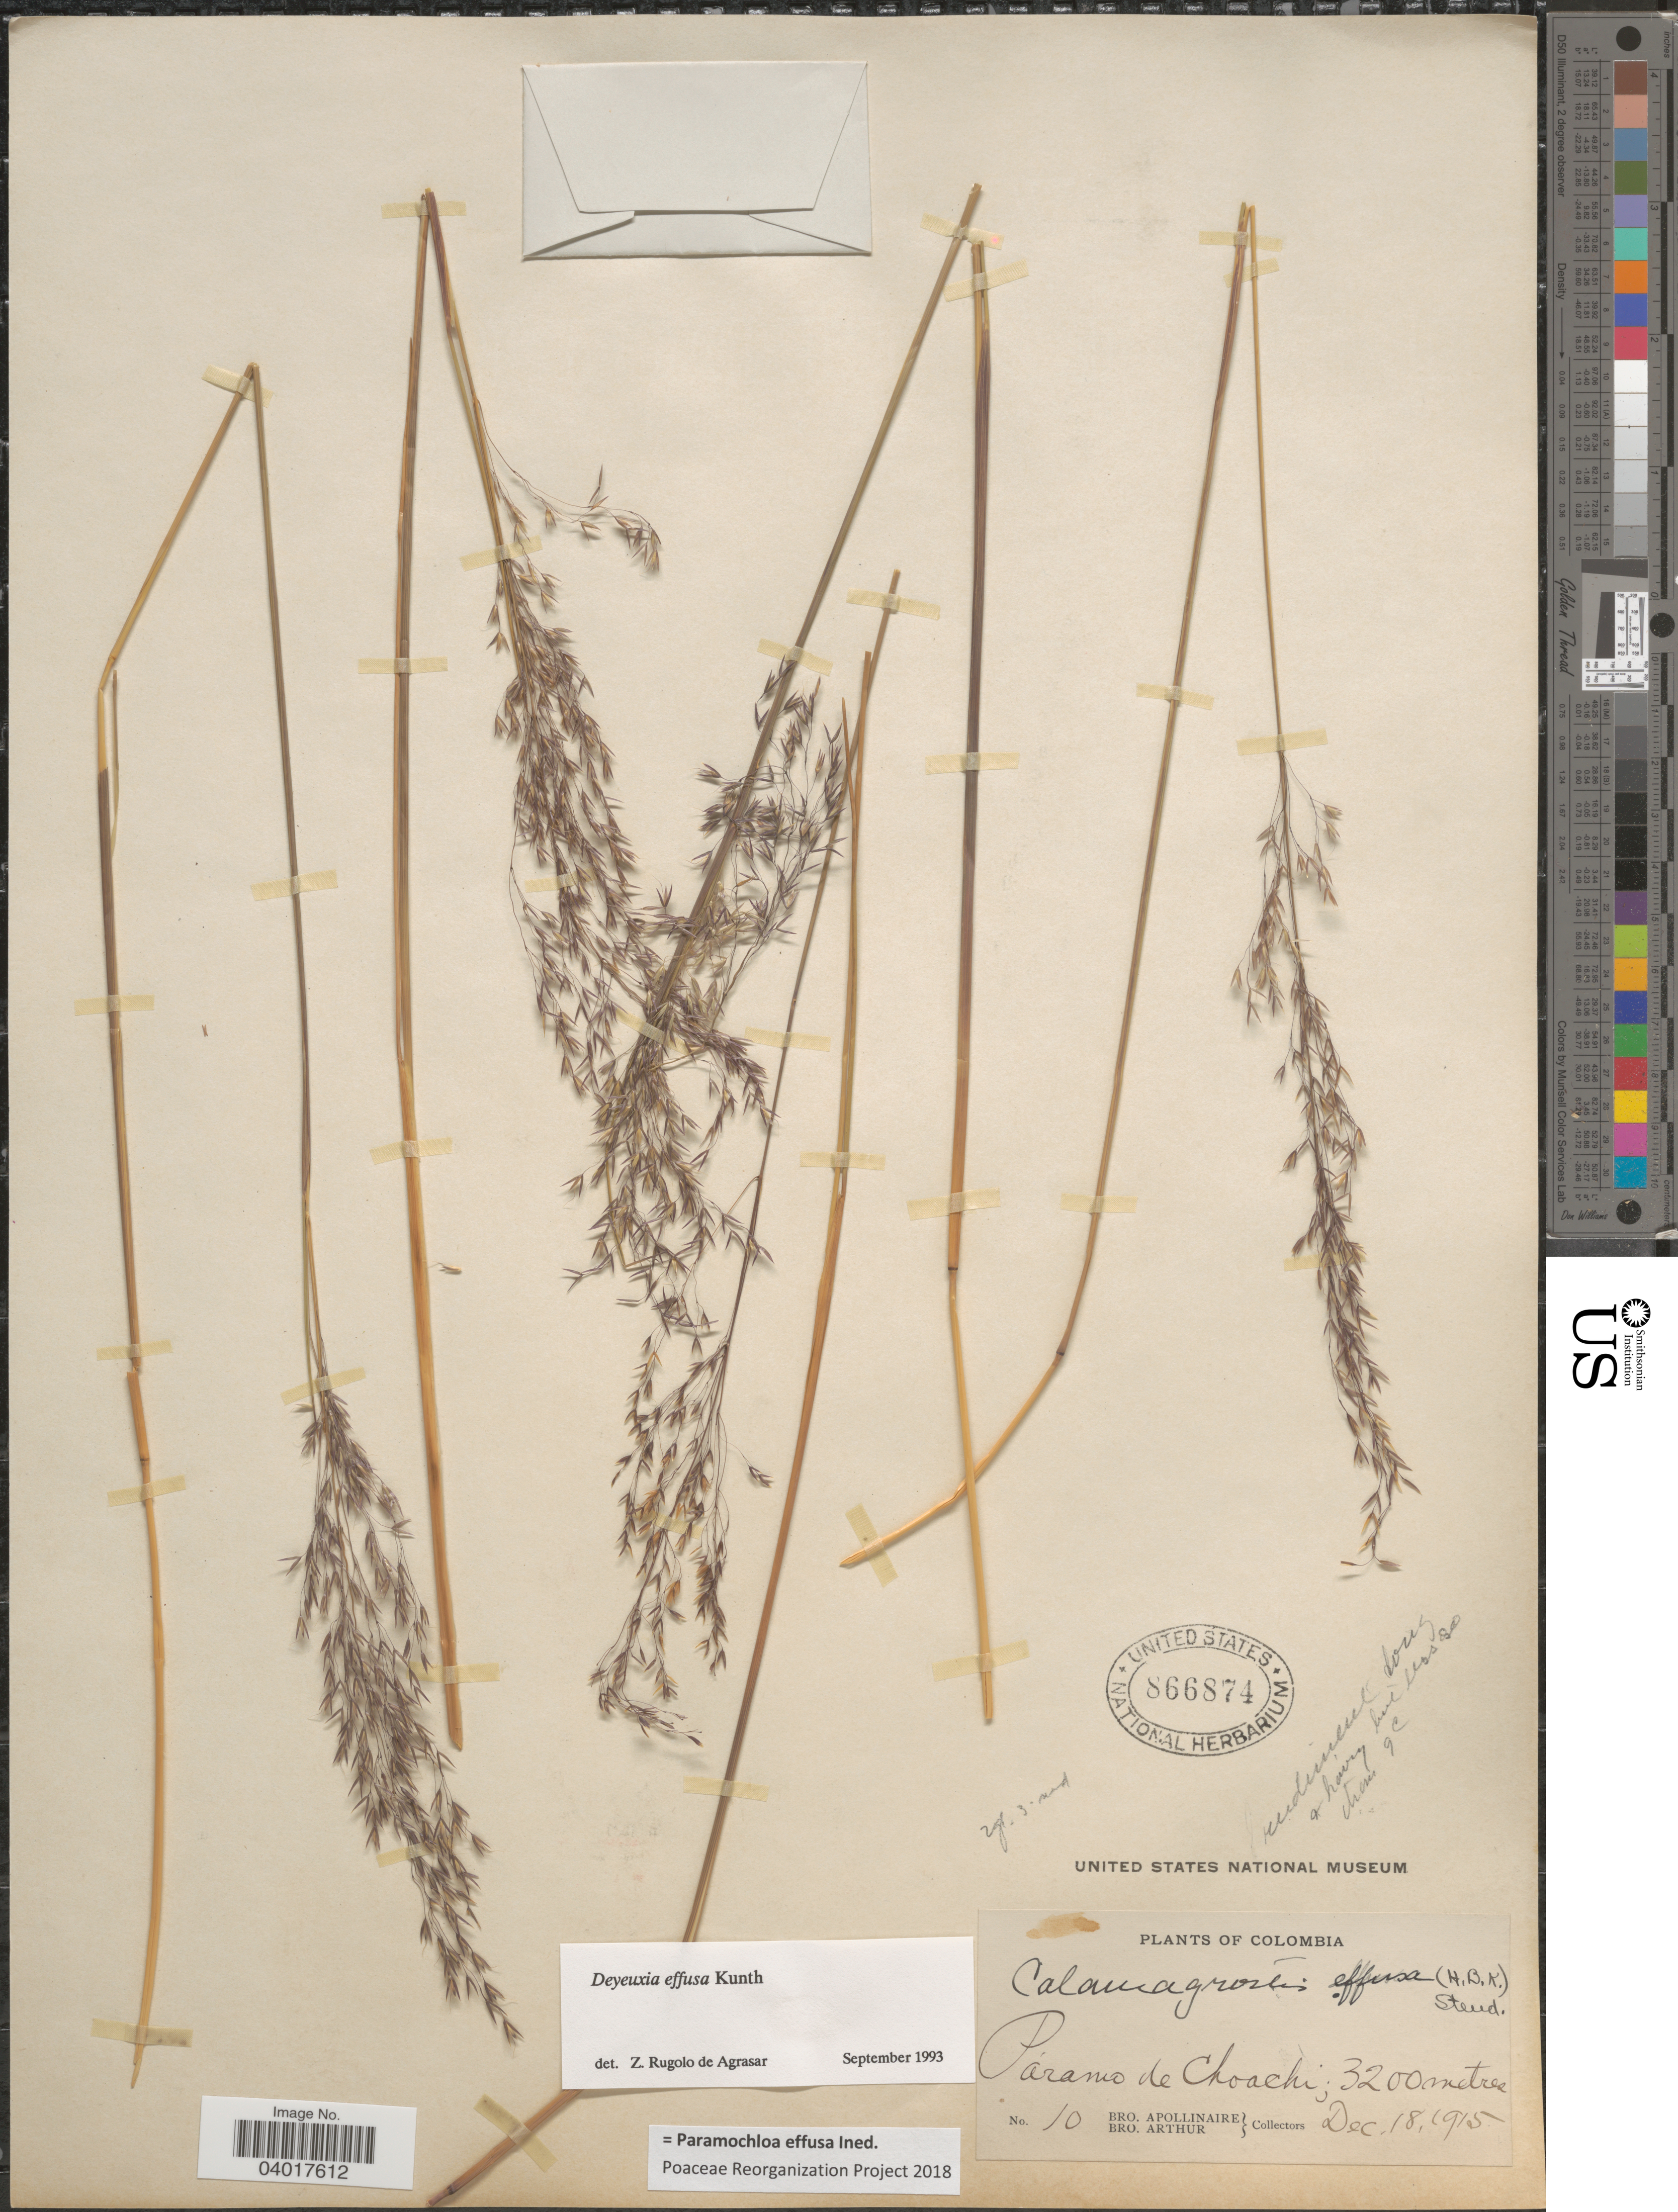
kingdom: Plantae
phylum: Tracheophyta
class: Liliopsida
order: Poales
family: Poaceae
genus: Paramochloa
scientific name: Paramochloa effusa ined.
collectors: Bro. Apollinaire & Bro. Arthur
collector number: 10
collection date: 1915-12-18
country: Colombia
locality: Páramo de Choachi.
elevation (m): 3200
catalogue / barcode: US 866874